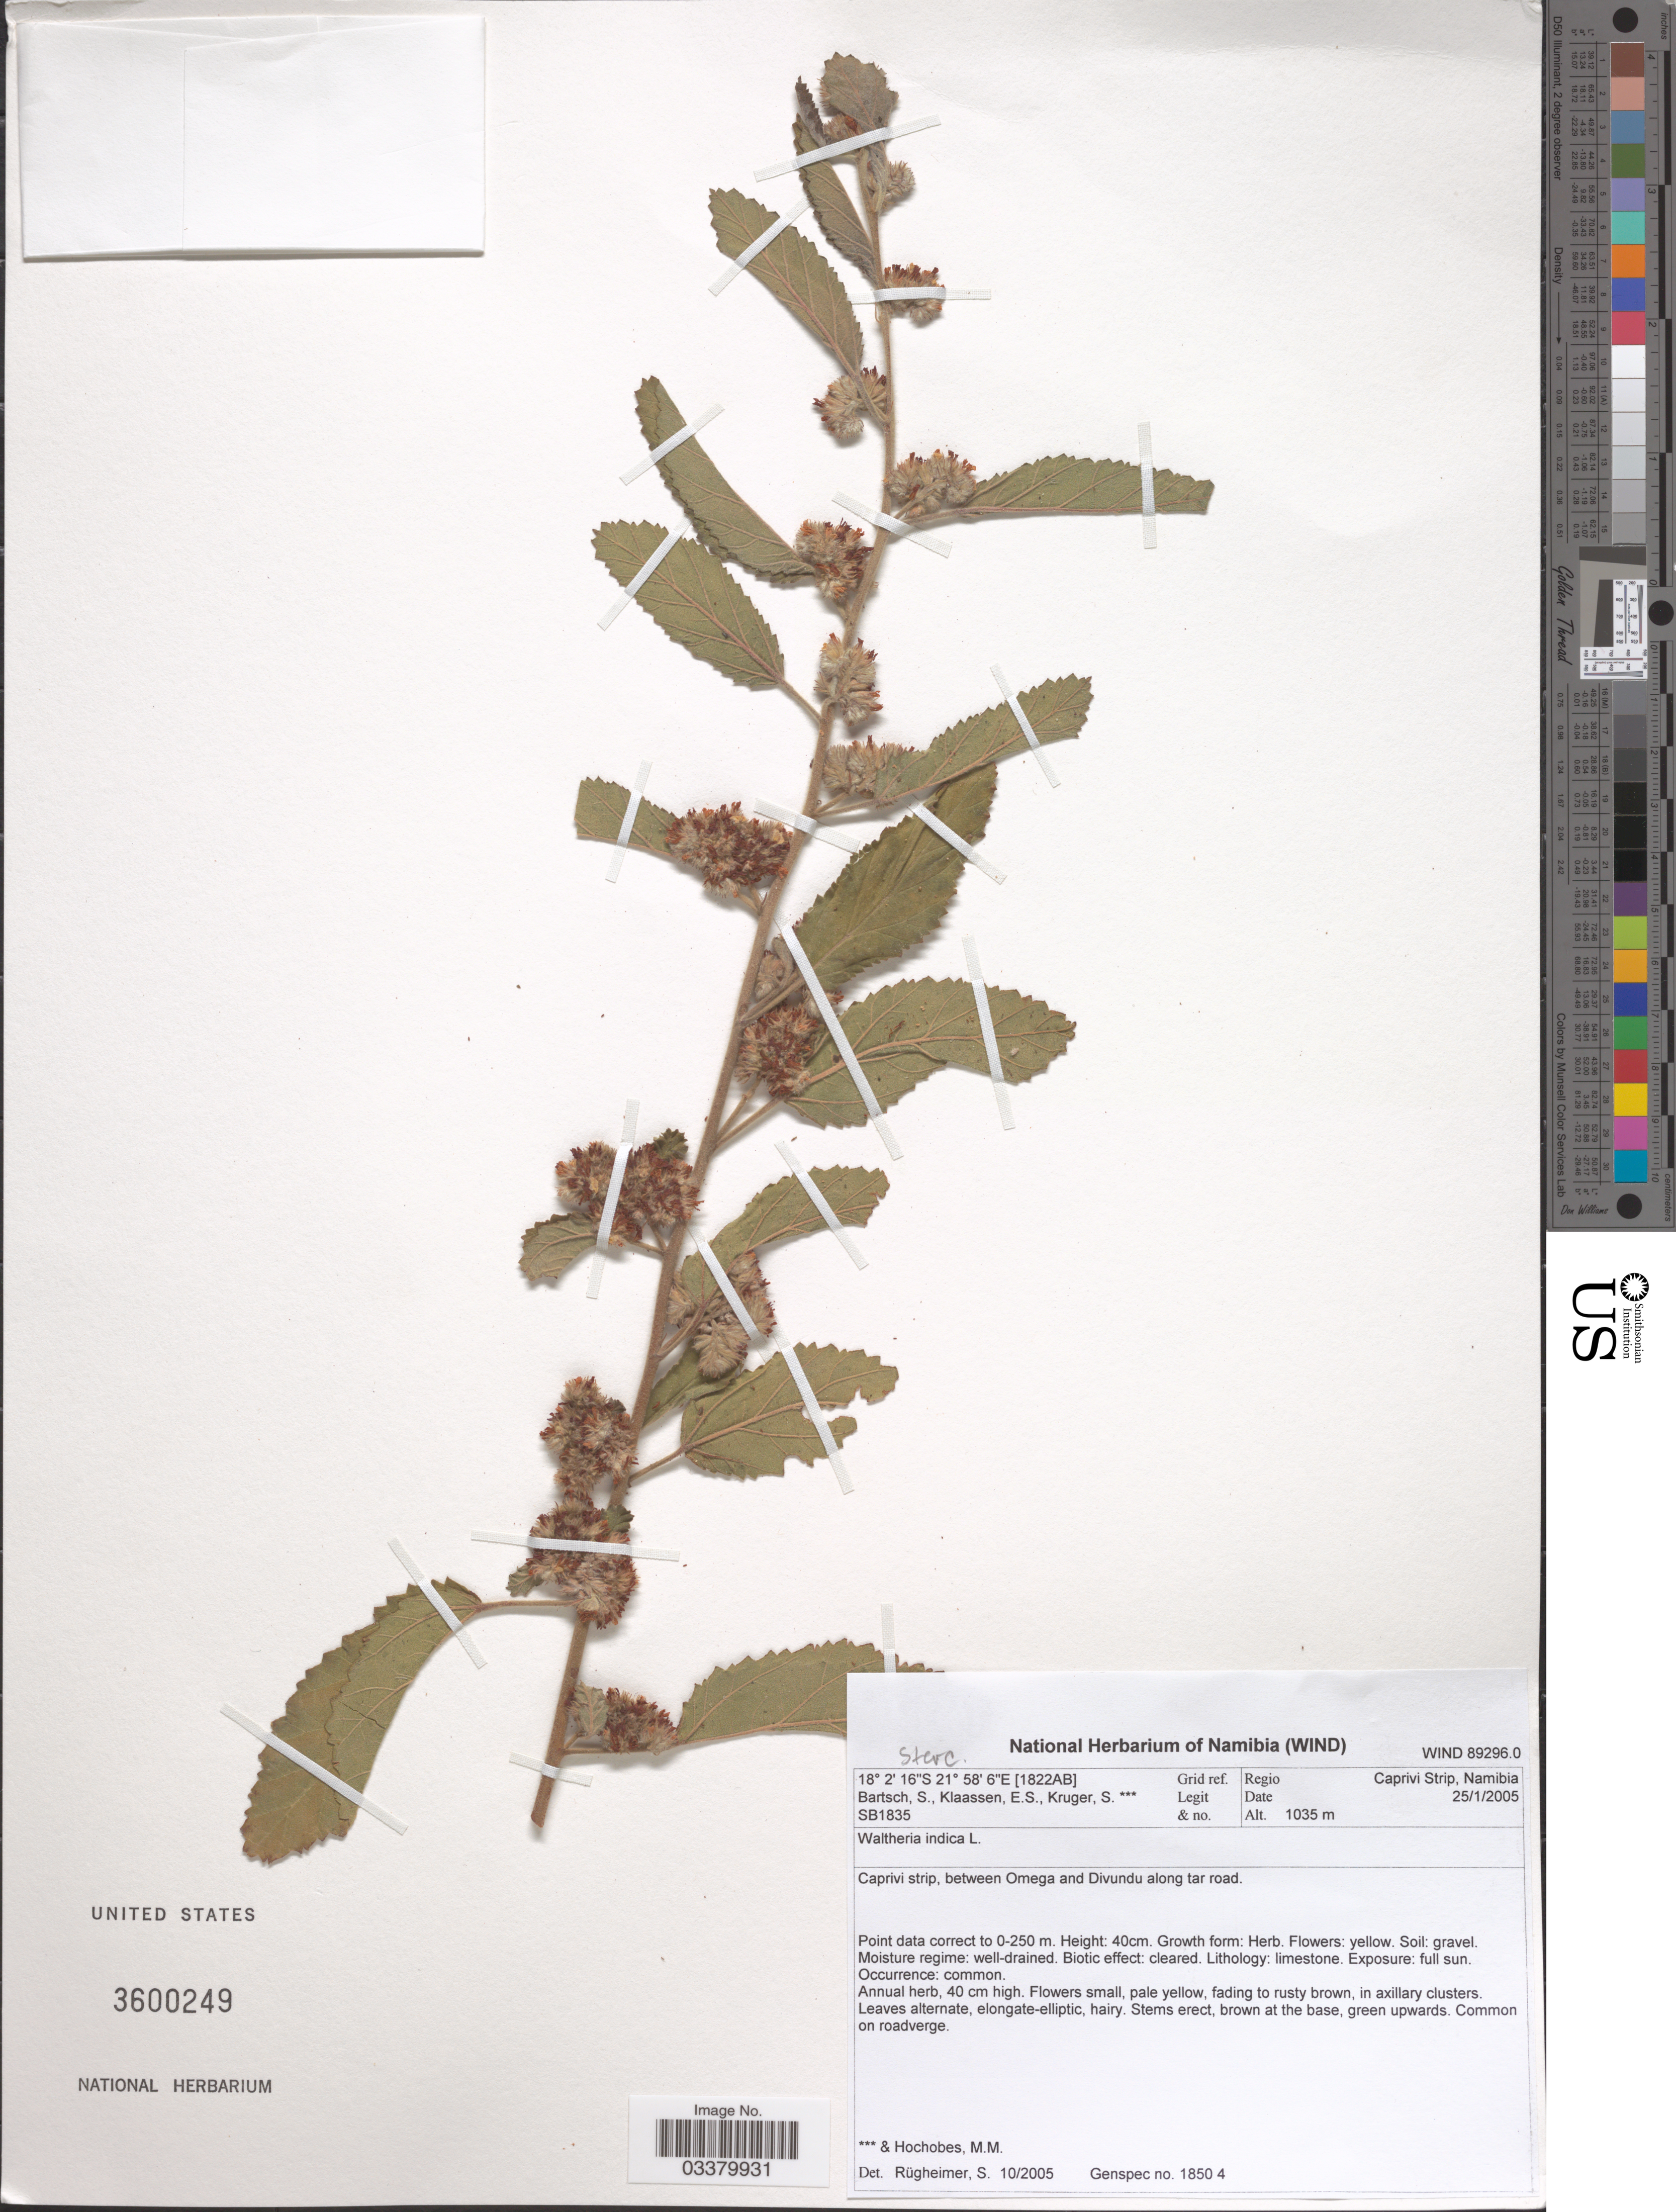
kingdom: Plantae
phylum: Tracheophyta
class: Magnoliopsida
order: Malvales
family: Malvaceae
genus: Waltheria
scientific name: Waltheria indica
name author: L.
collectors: S. Bartsch, E. S. Klaassen, S. Kruger & M. Hochobes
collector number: SB1835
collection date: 2005-01-25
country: Namibia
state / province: Caprivi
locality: [1822AB] Grid ref., Regio Caprivi Strip, Namibia, Caprivi Strip, between Omega and Divundu along tar road.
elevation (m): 1035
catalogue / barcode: US 3600249